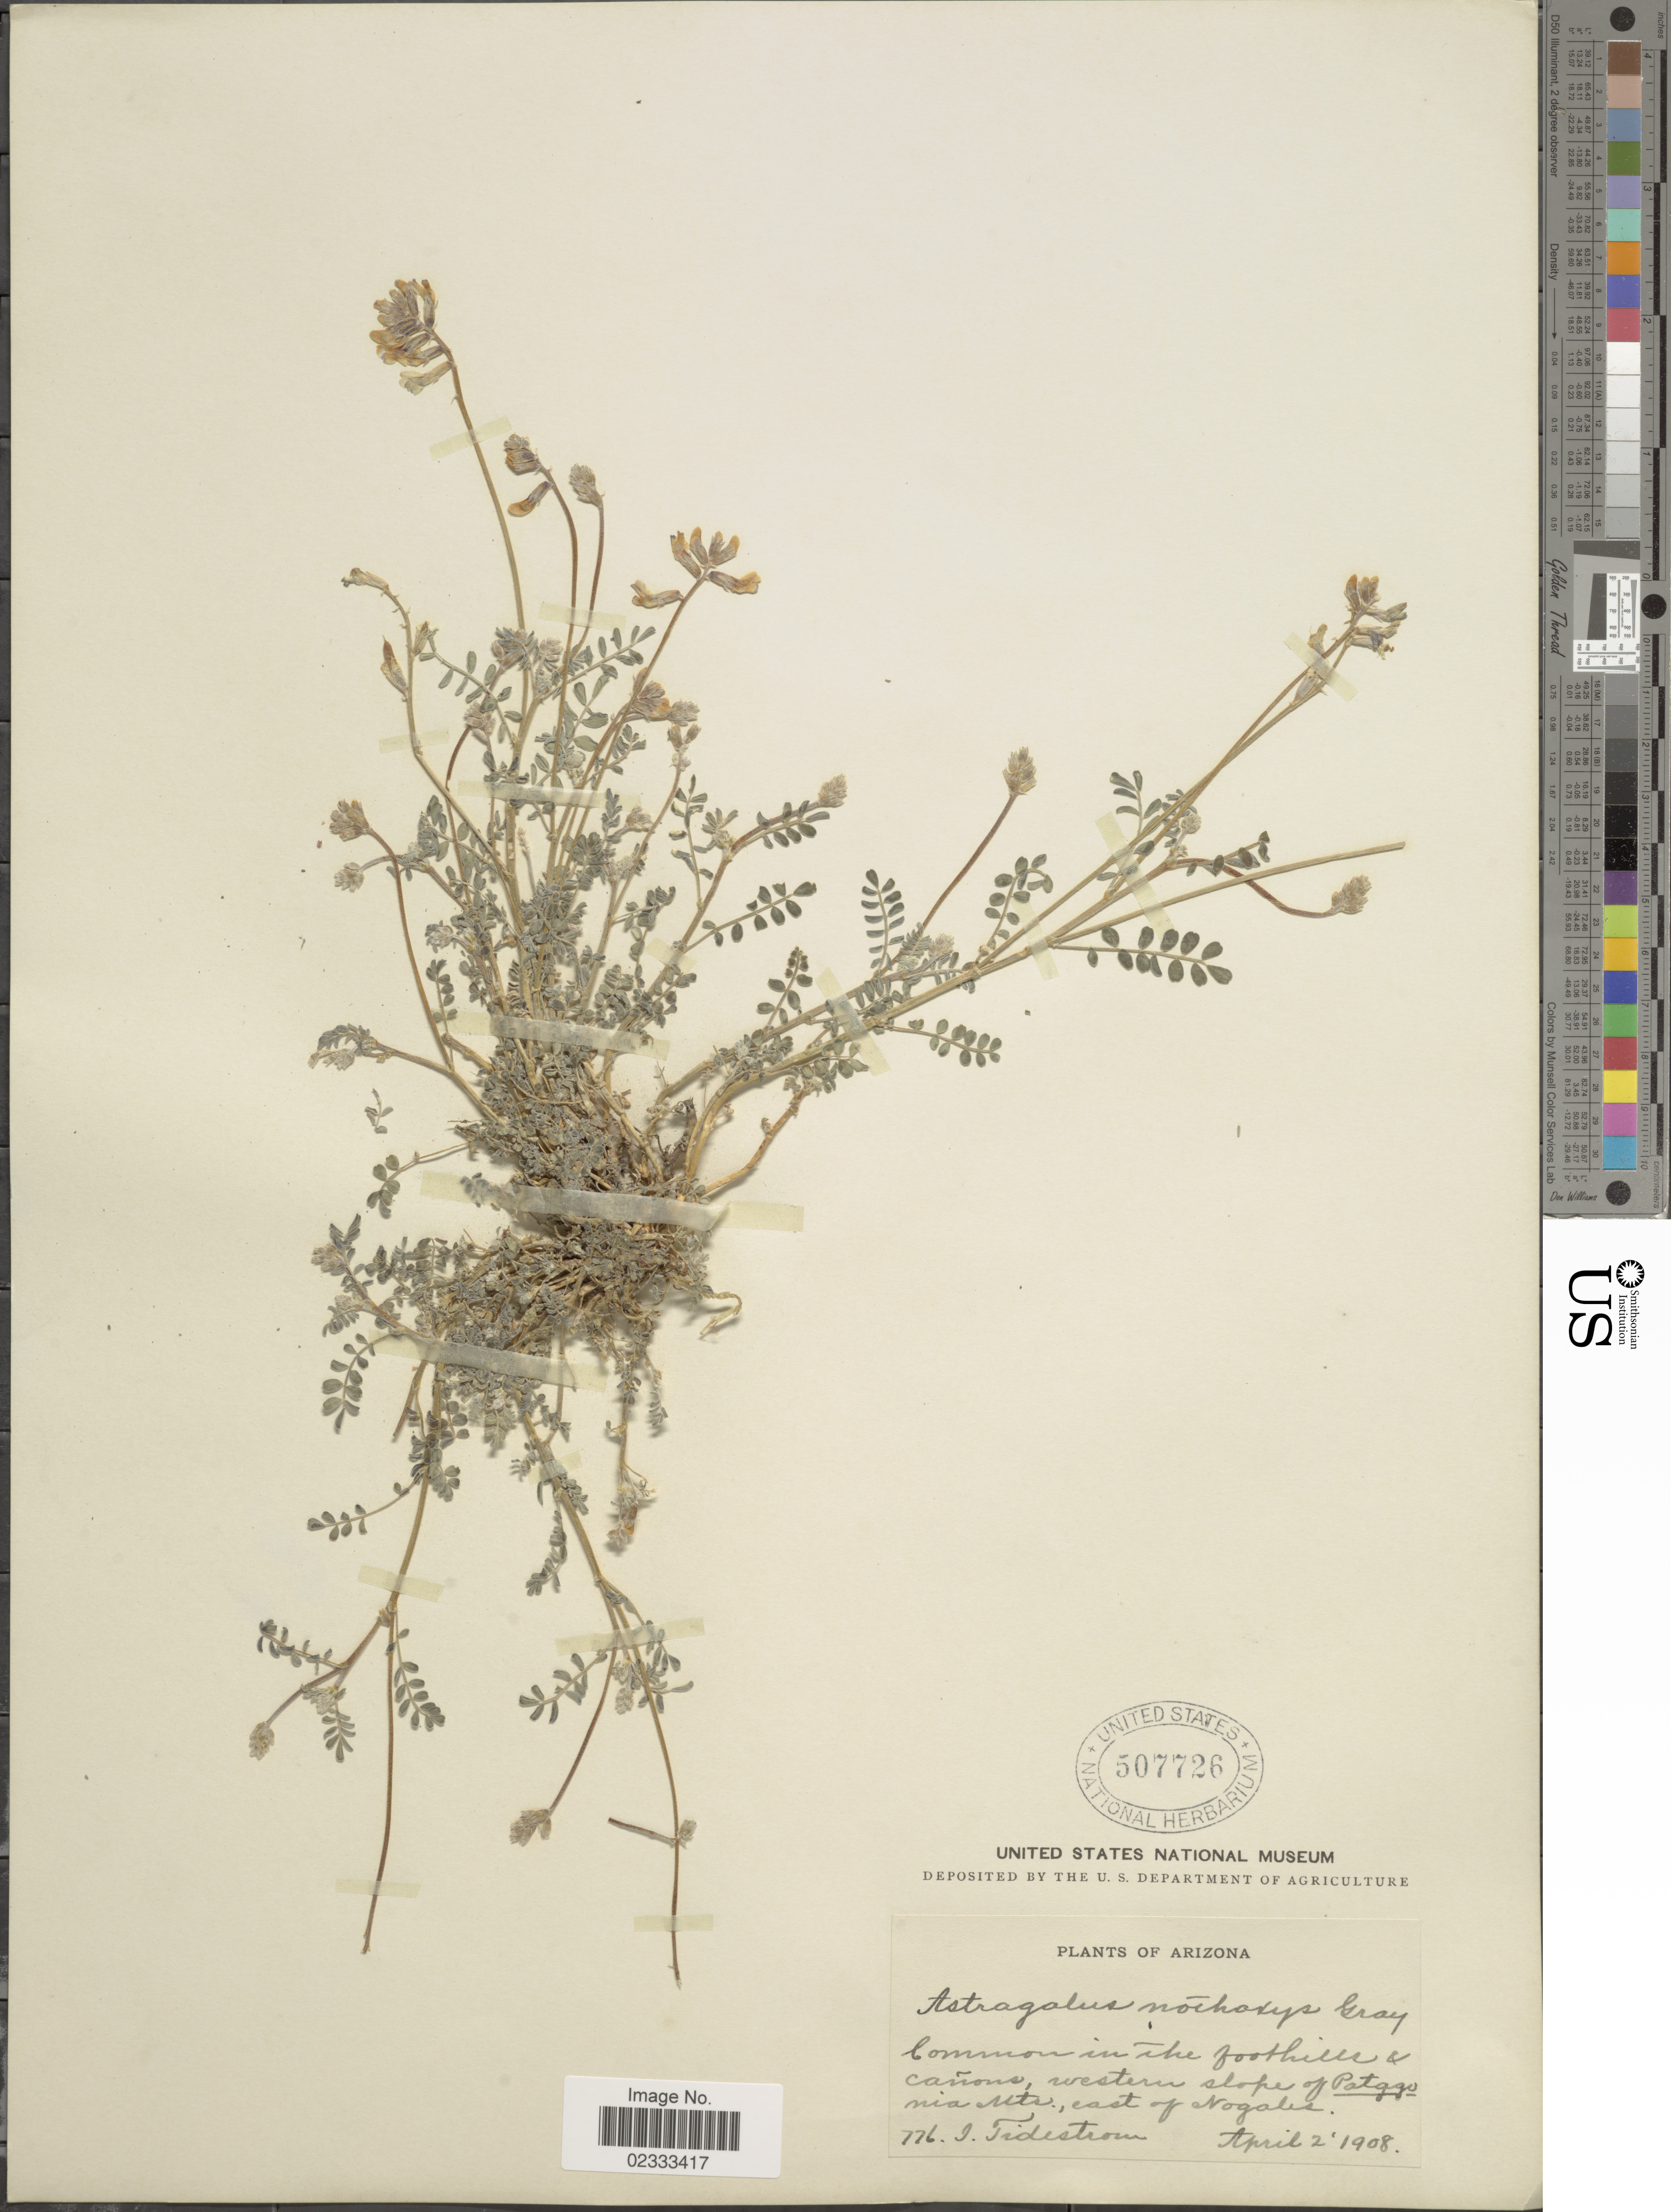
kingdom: Plantae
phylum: Tracheophyta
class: Magnoliopsida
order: Fabales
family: Fabaceae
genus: Astragalus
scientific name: Astragalus nothoxys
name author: A. Gray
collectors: I. F. Tidestrom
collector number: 776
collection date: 1908-04-02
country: United States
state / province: Arizona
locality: Common in the foothills & canons, western slope of Pataggonia Mts., east of Nogales.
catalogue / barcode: US 507726